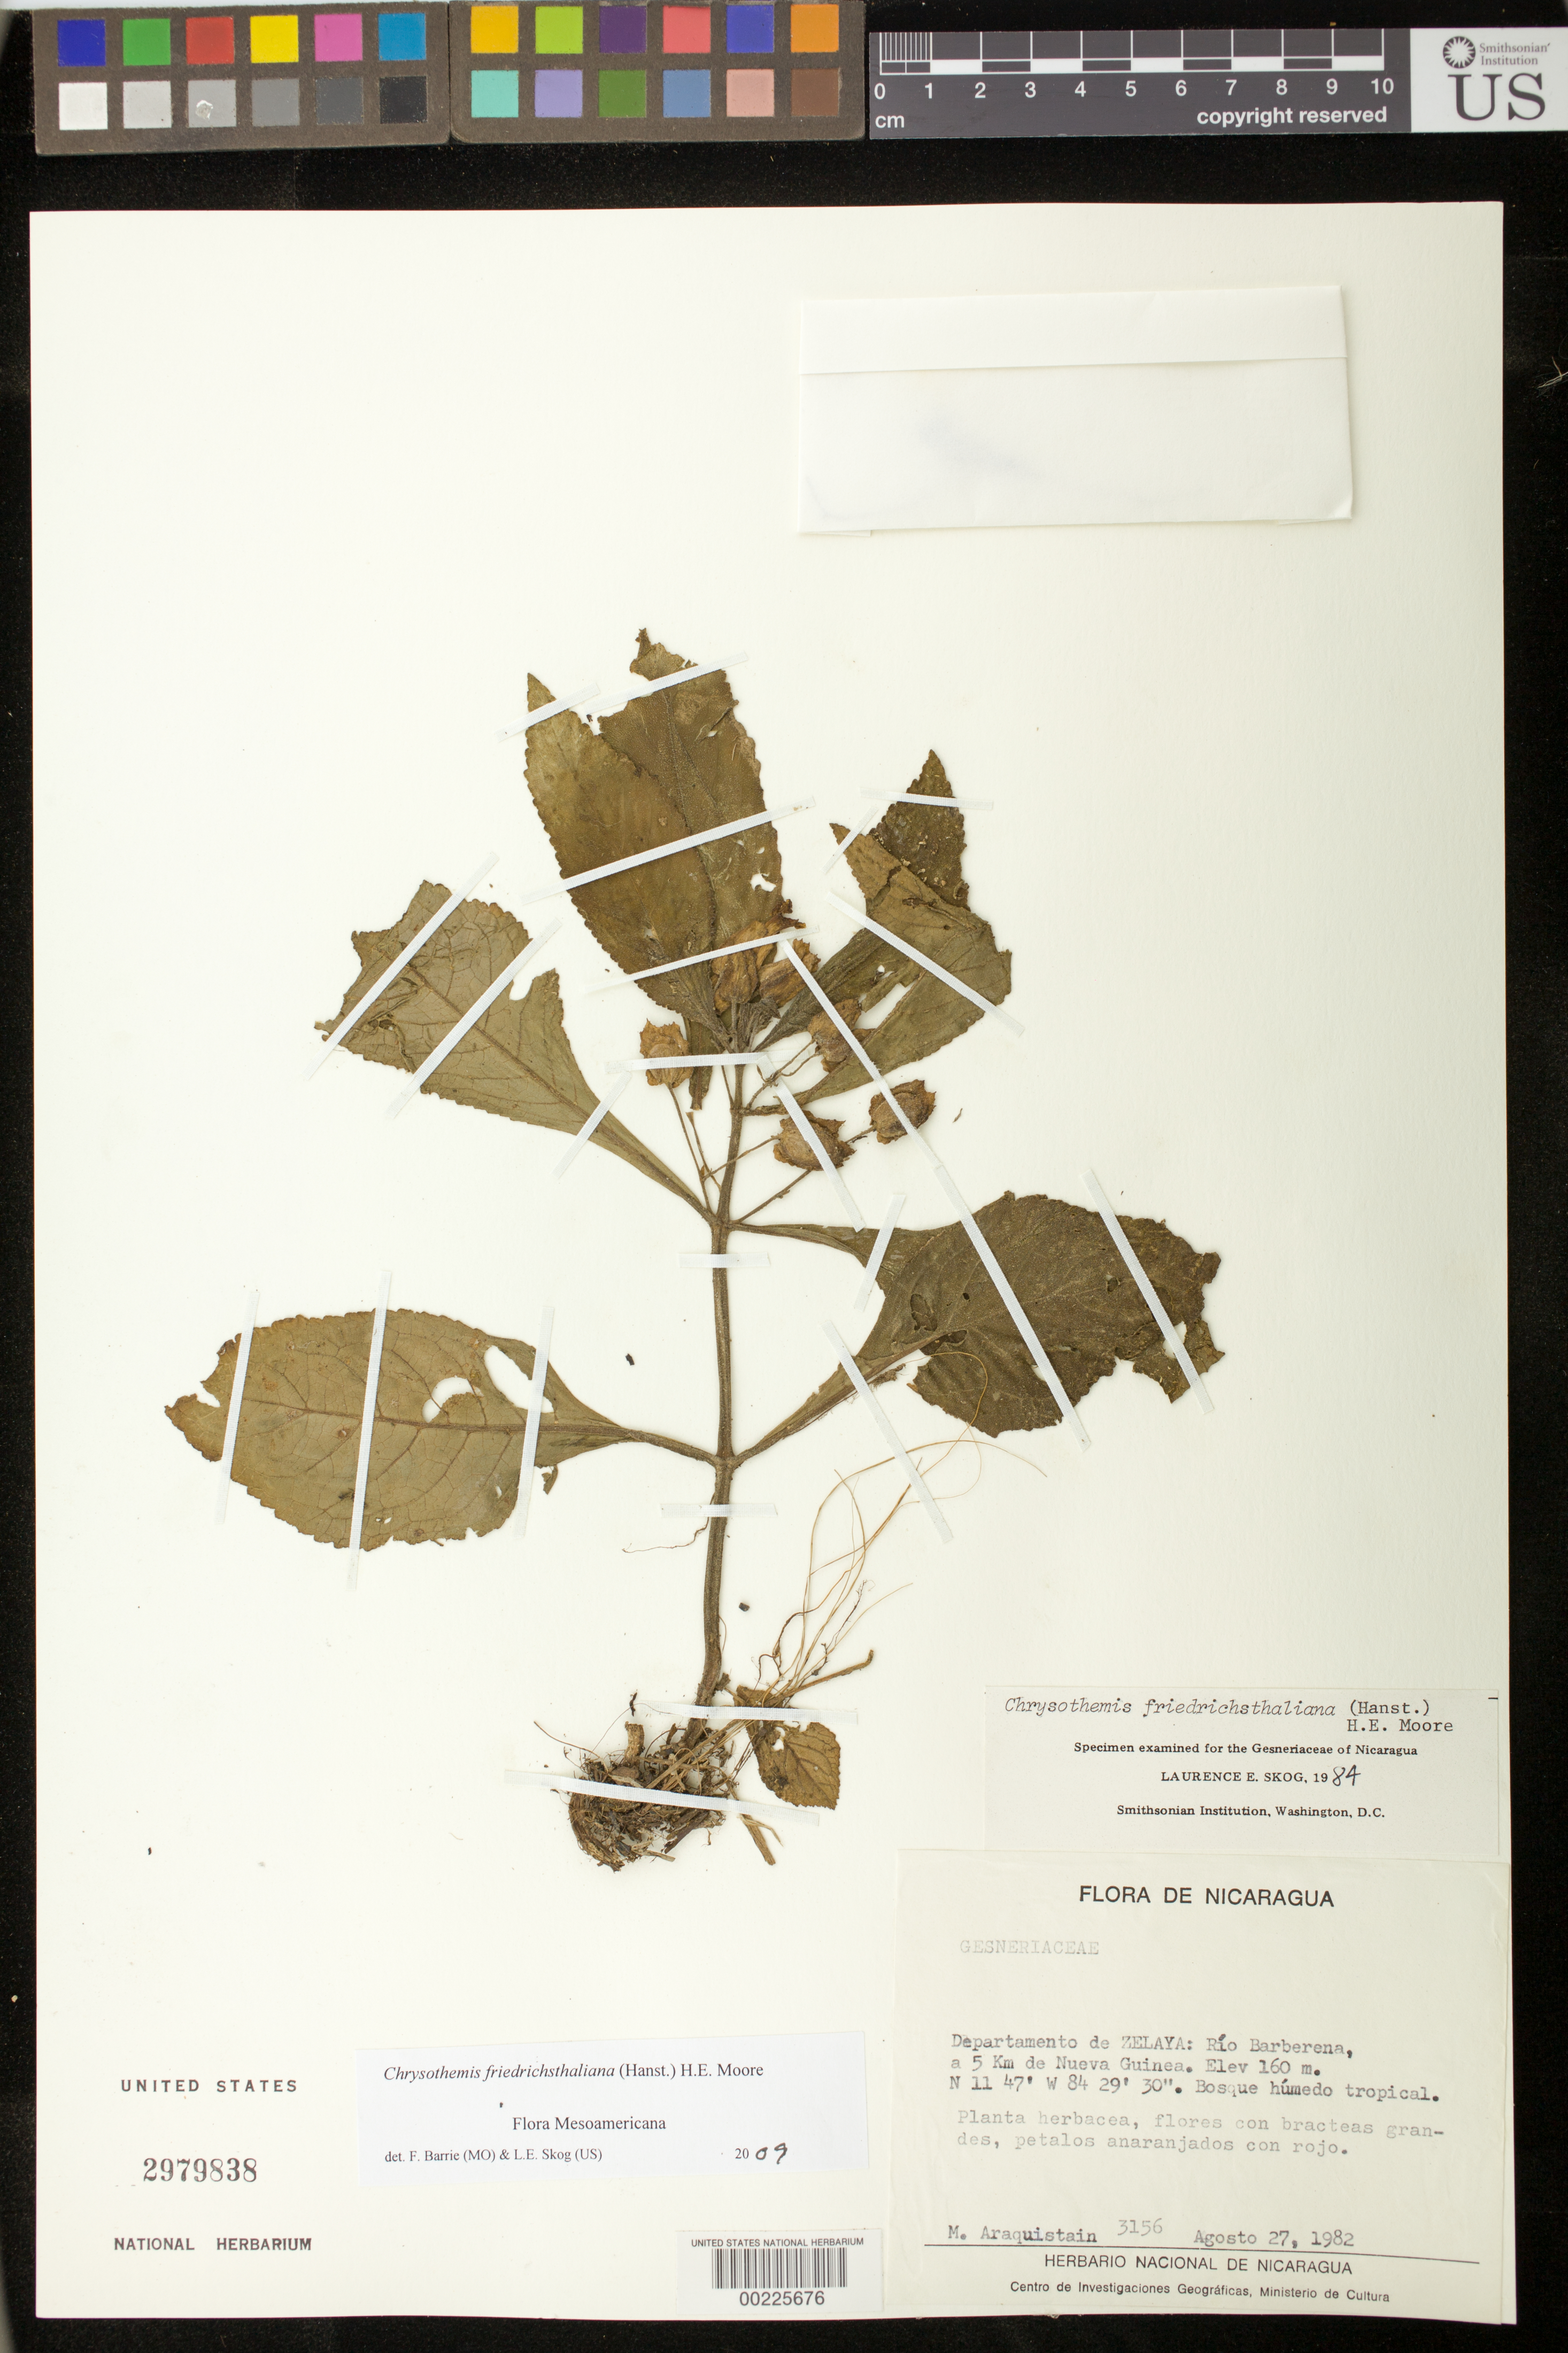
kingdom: Plantae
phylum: Tracheophyta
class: Magnoliopsida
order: Lamiales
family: Gesneriaceae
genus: Chrysothemis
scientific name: Chrysothemis friedrichsthaliana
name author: (Hanst.) H.E. Moore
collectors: M. Araquistain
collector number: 3156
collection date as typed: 27 Aug 1982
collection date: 1982-08-27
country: Nicaragua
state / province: Atlántico Sur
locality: Rio Barberena, 5 km from Nueva Guinea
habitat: Humid tropical forest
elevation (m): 160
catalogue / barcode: US 2979838